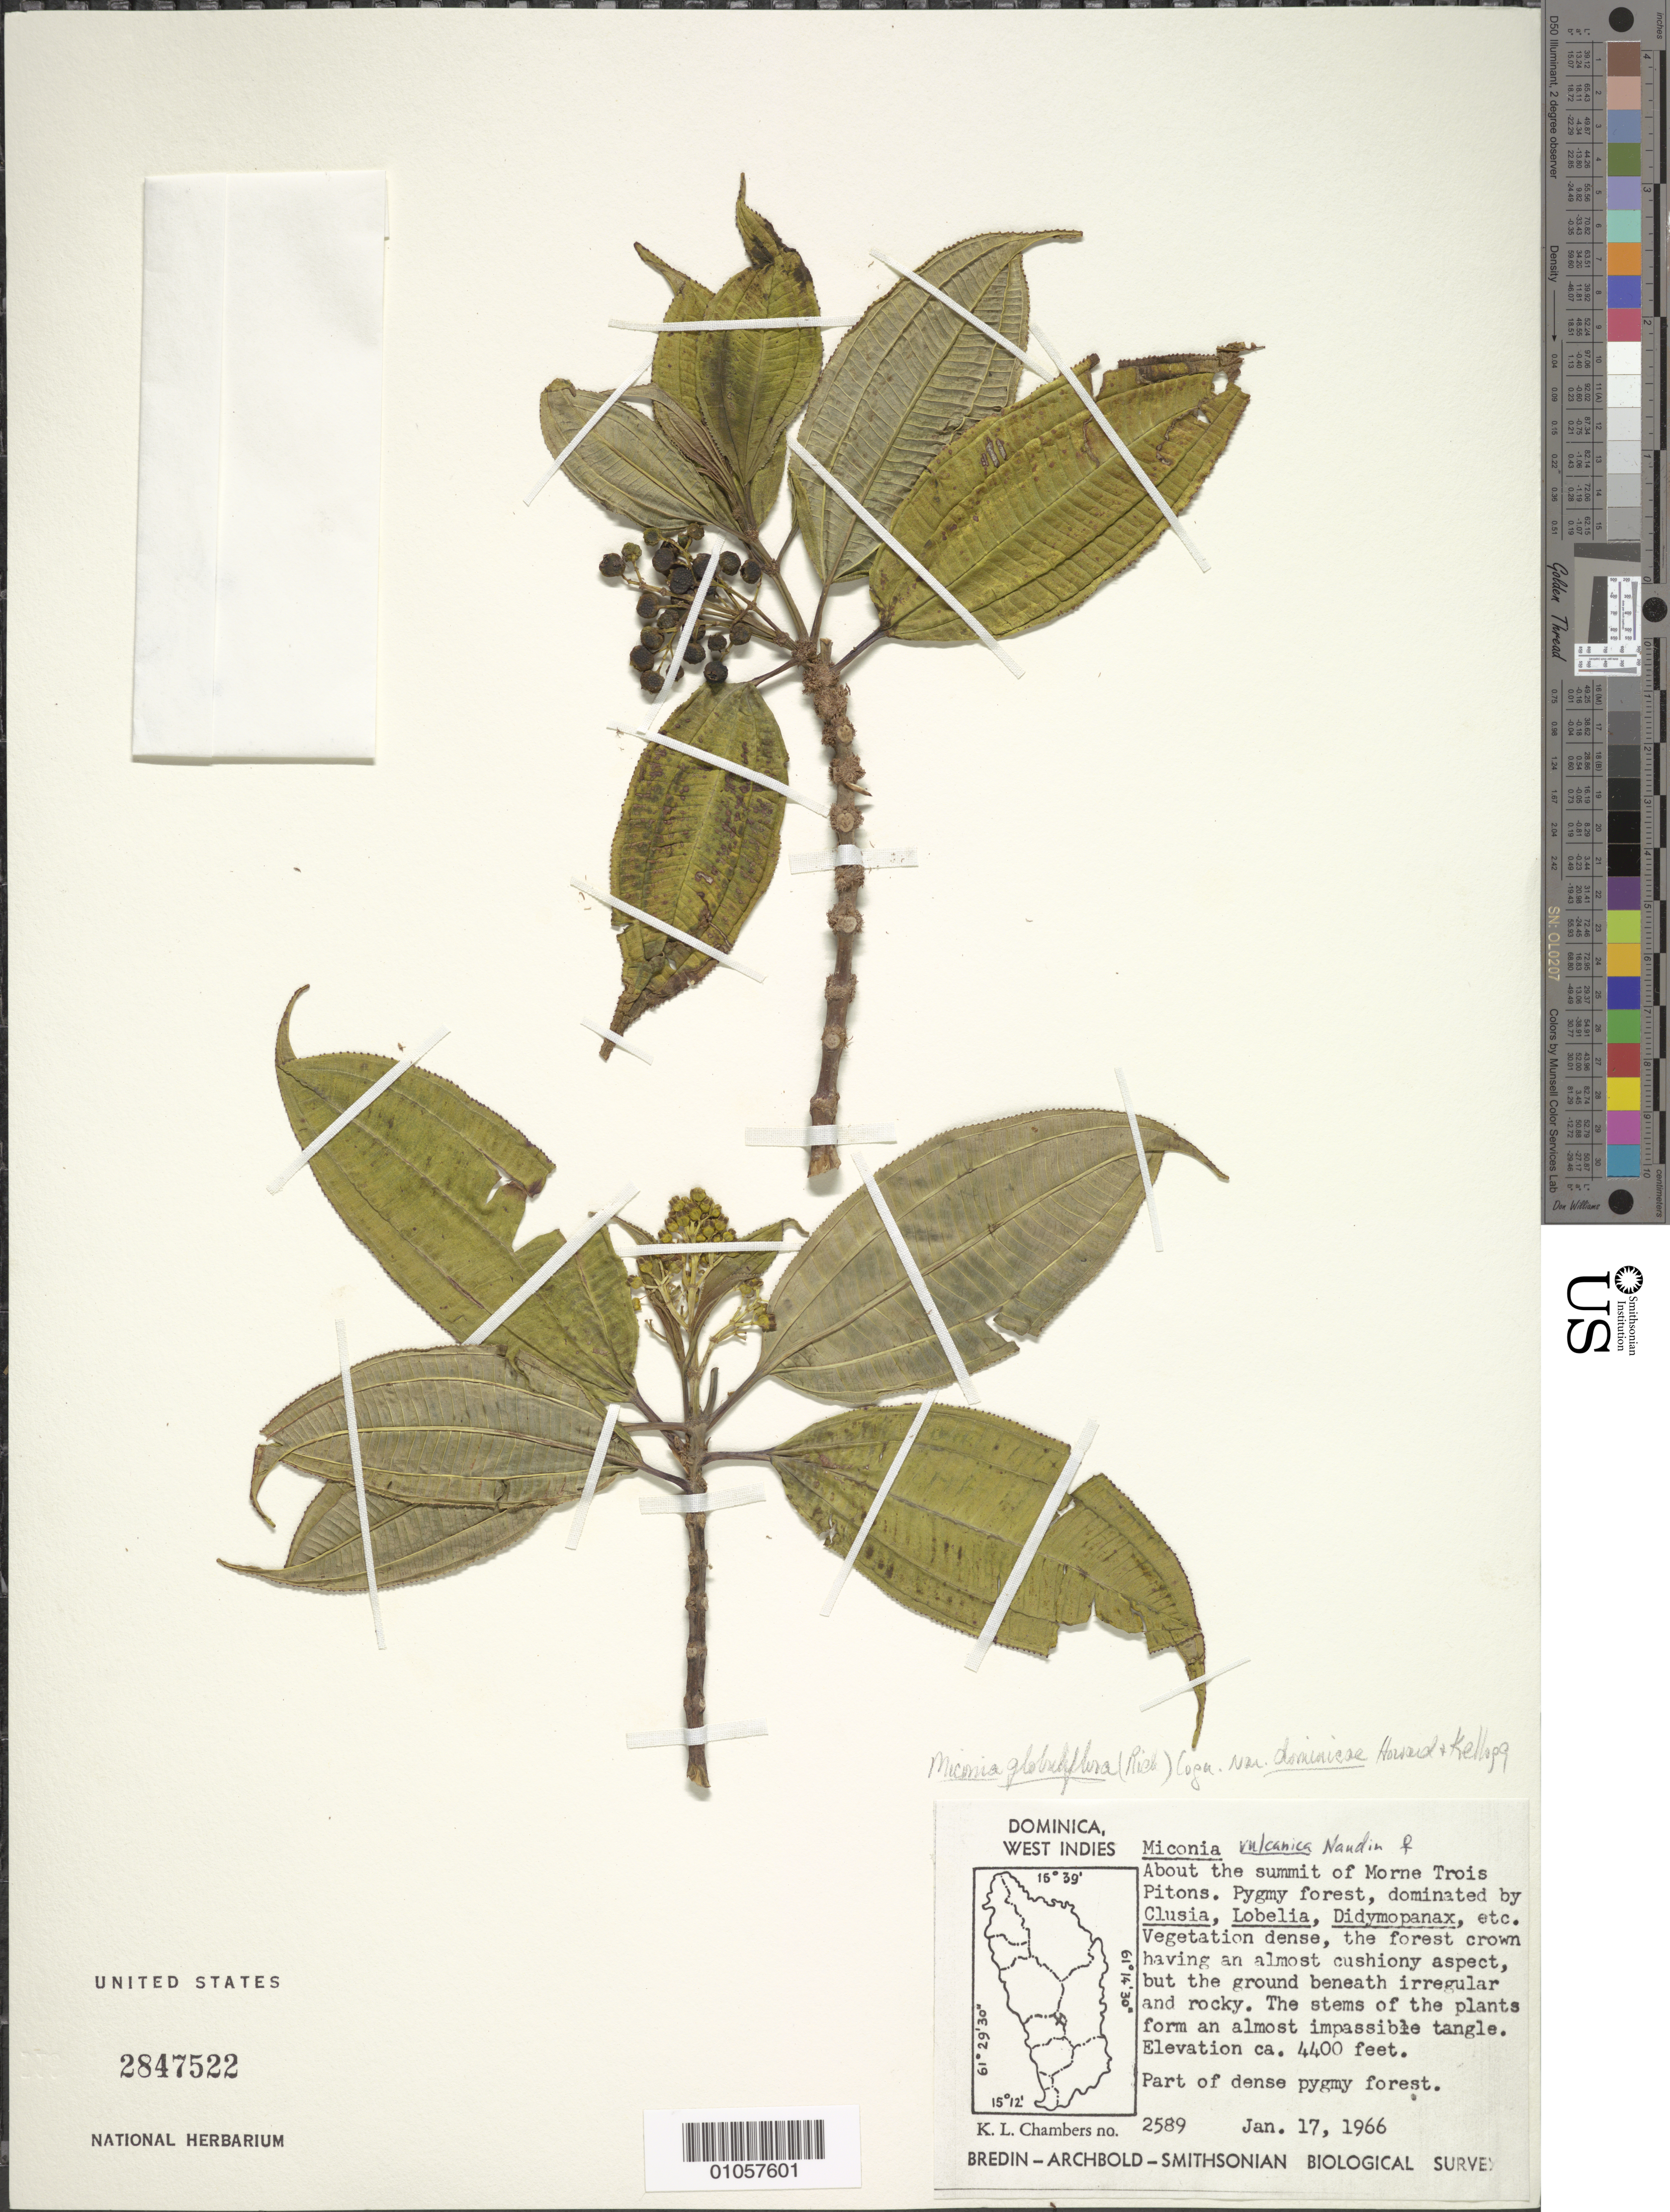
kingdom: Plantae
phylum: Tracheophyta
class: Magnoliopsida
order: Myrtales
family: Melastomataceae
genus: Miconia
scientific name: Miconia globuliflora var. dominicae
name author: R.A. Howard & E.A. Kellogg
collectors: K. L. Chambers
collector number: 2589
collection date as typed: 17 Jan 1966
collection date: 1966-01-17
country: Dominica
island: Dominica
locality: Morne Trois Pitons, about the summit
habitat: Pygmy forest, dominated by Clusia, Lobelia, Didymopanax, etc. Vegetation dense, the forest crown having an almost cushiony aspect, but the ground beneath irregular and rocky, The stems of the plants form an almost impassible tangle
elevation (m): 1341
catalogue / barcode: US 2847522